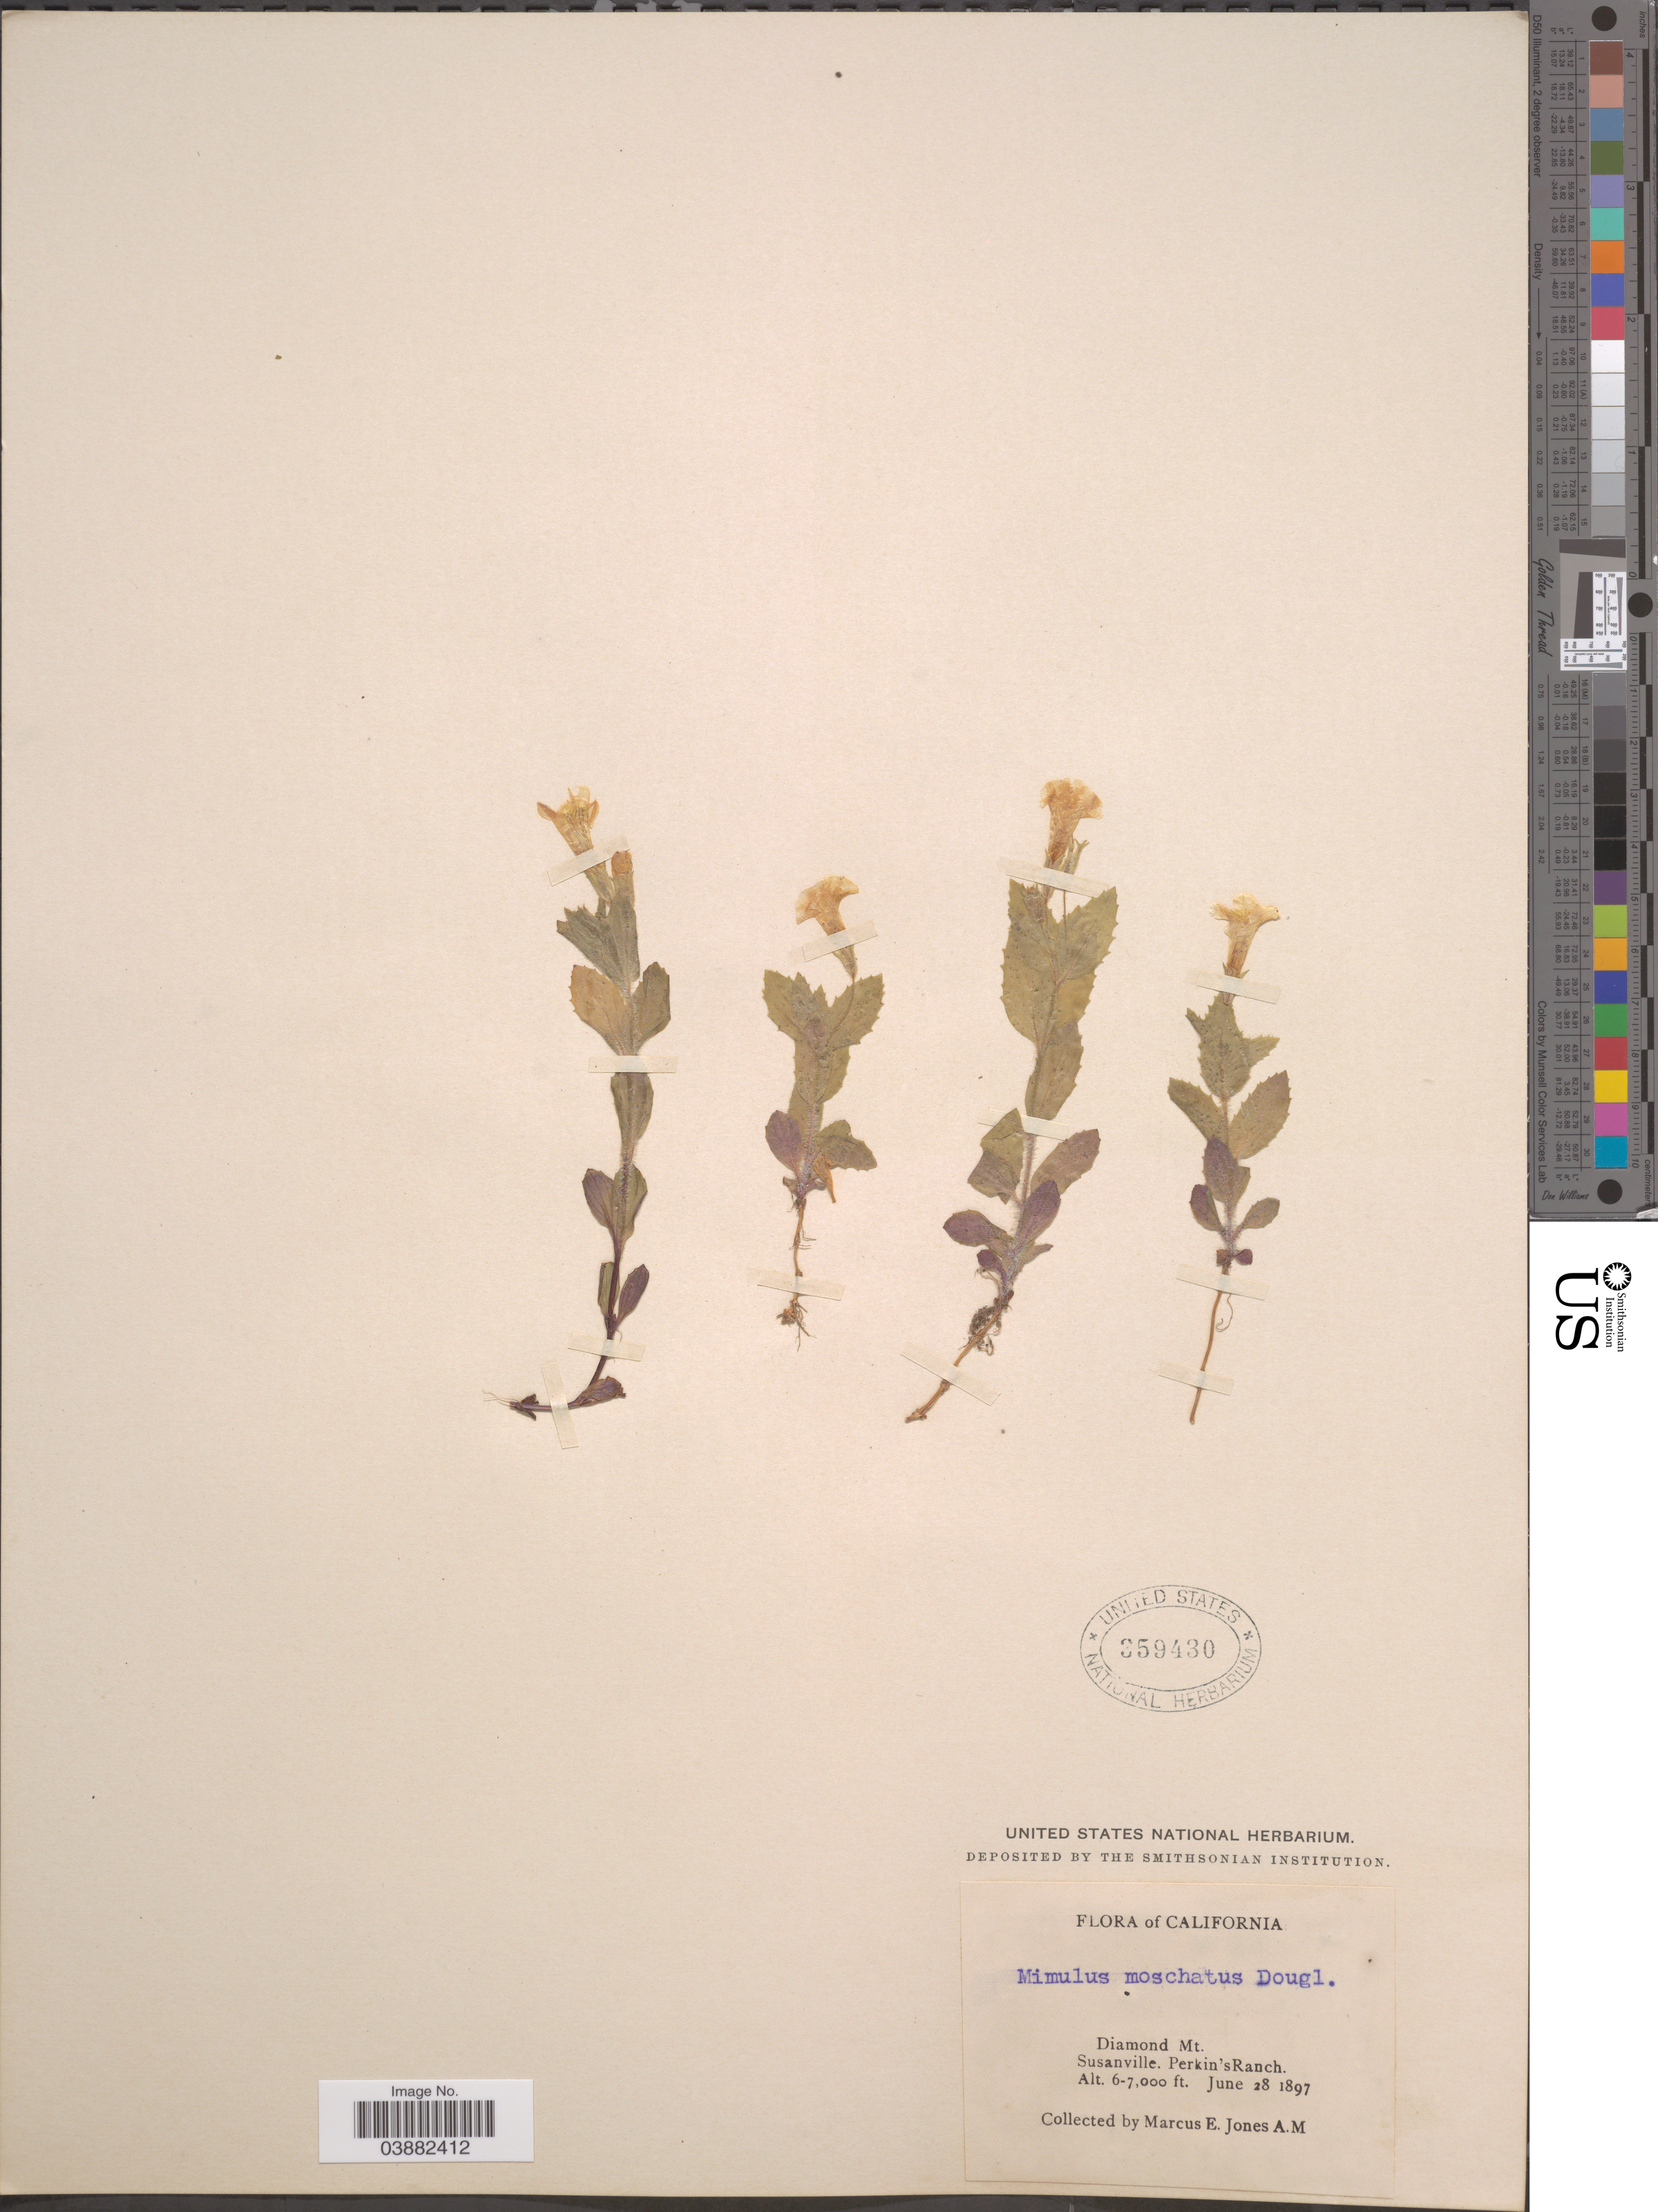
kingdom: Plantae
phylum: Tracheophyta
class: Magnoliopsida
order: Lamiales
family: Phrymaceae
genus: Mimulus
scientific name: Mimulus moschatus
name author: Douglas ex Lindl.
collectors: M. E. Jones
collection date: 1897-06-28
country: United States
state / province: California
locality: Diamond Mt. Susanville. Perkin'sRanch.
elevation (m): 1829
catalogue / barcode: US 359430